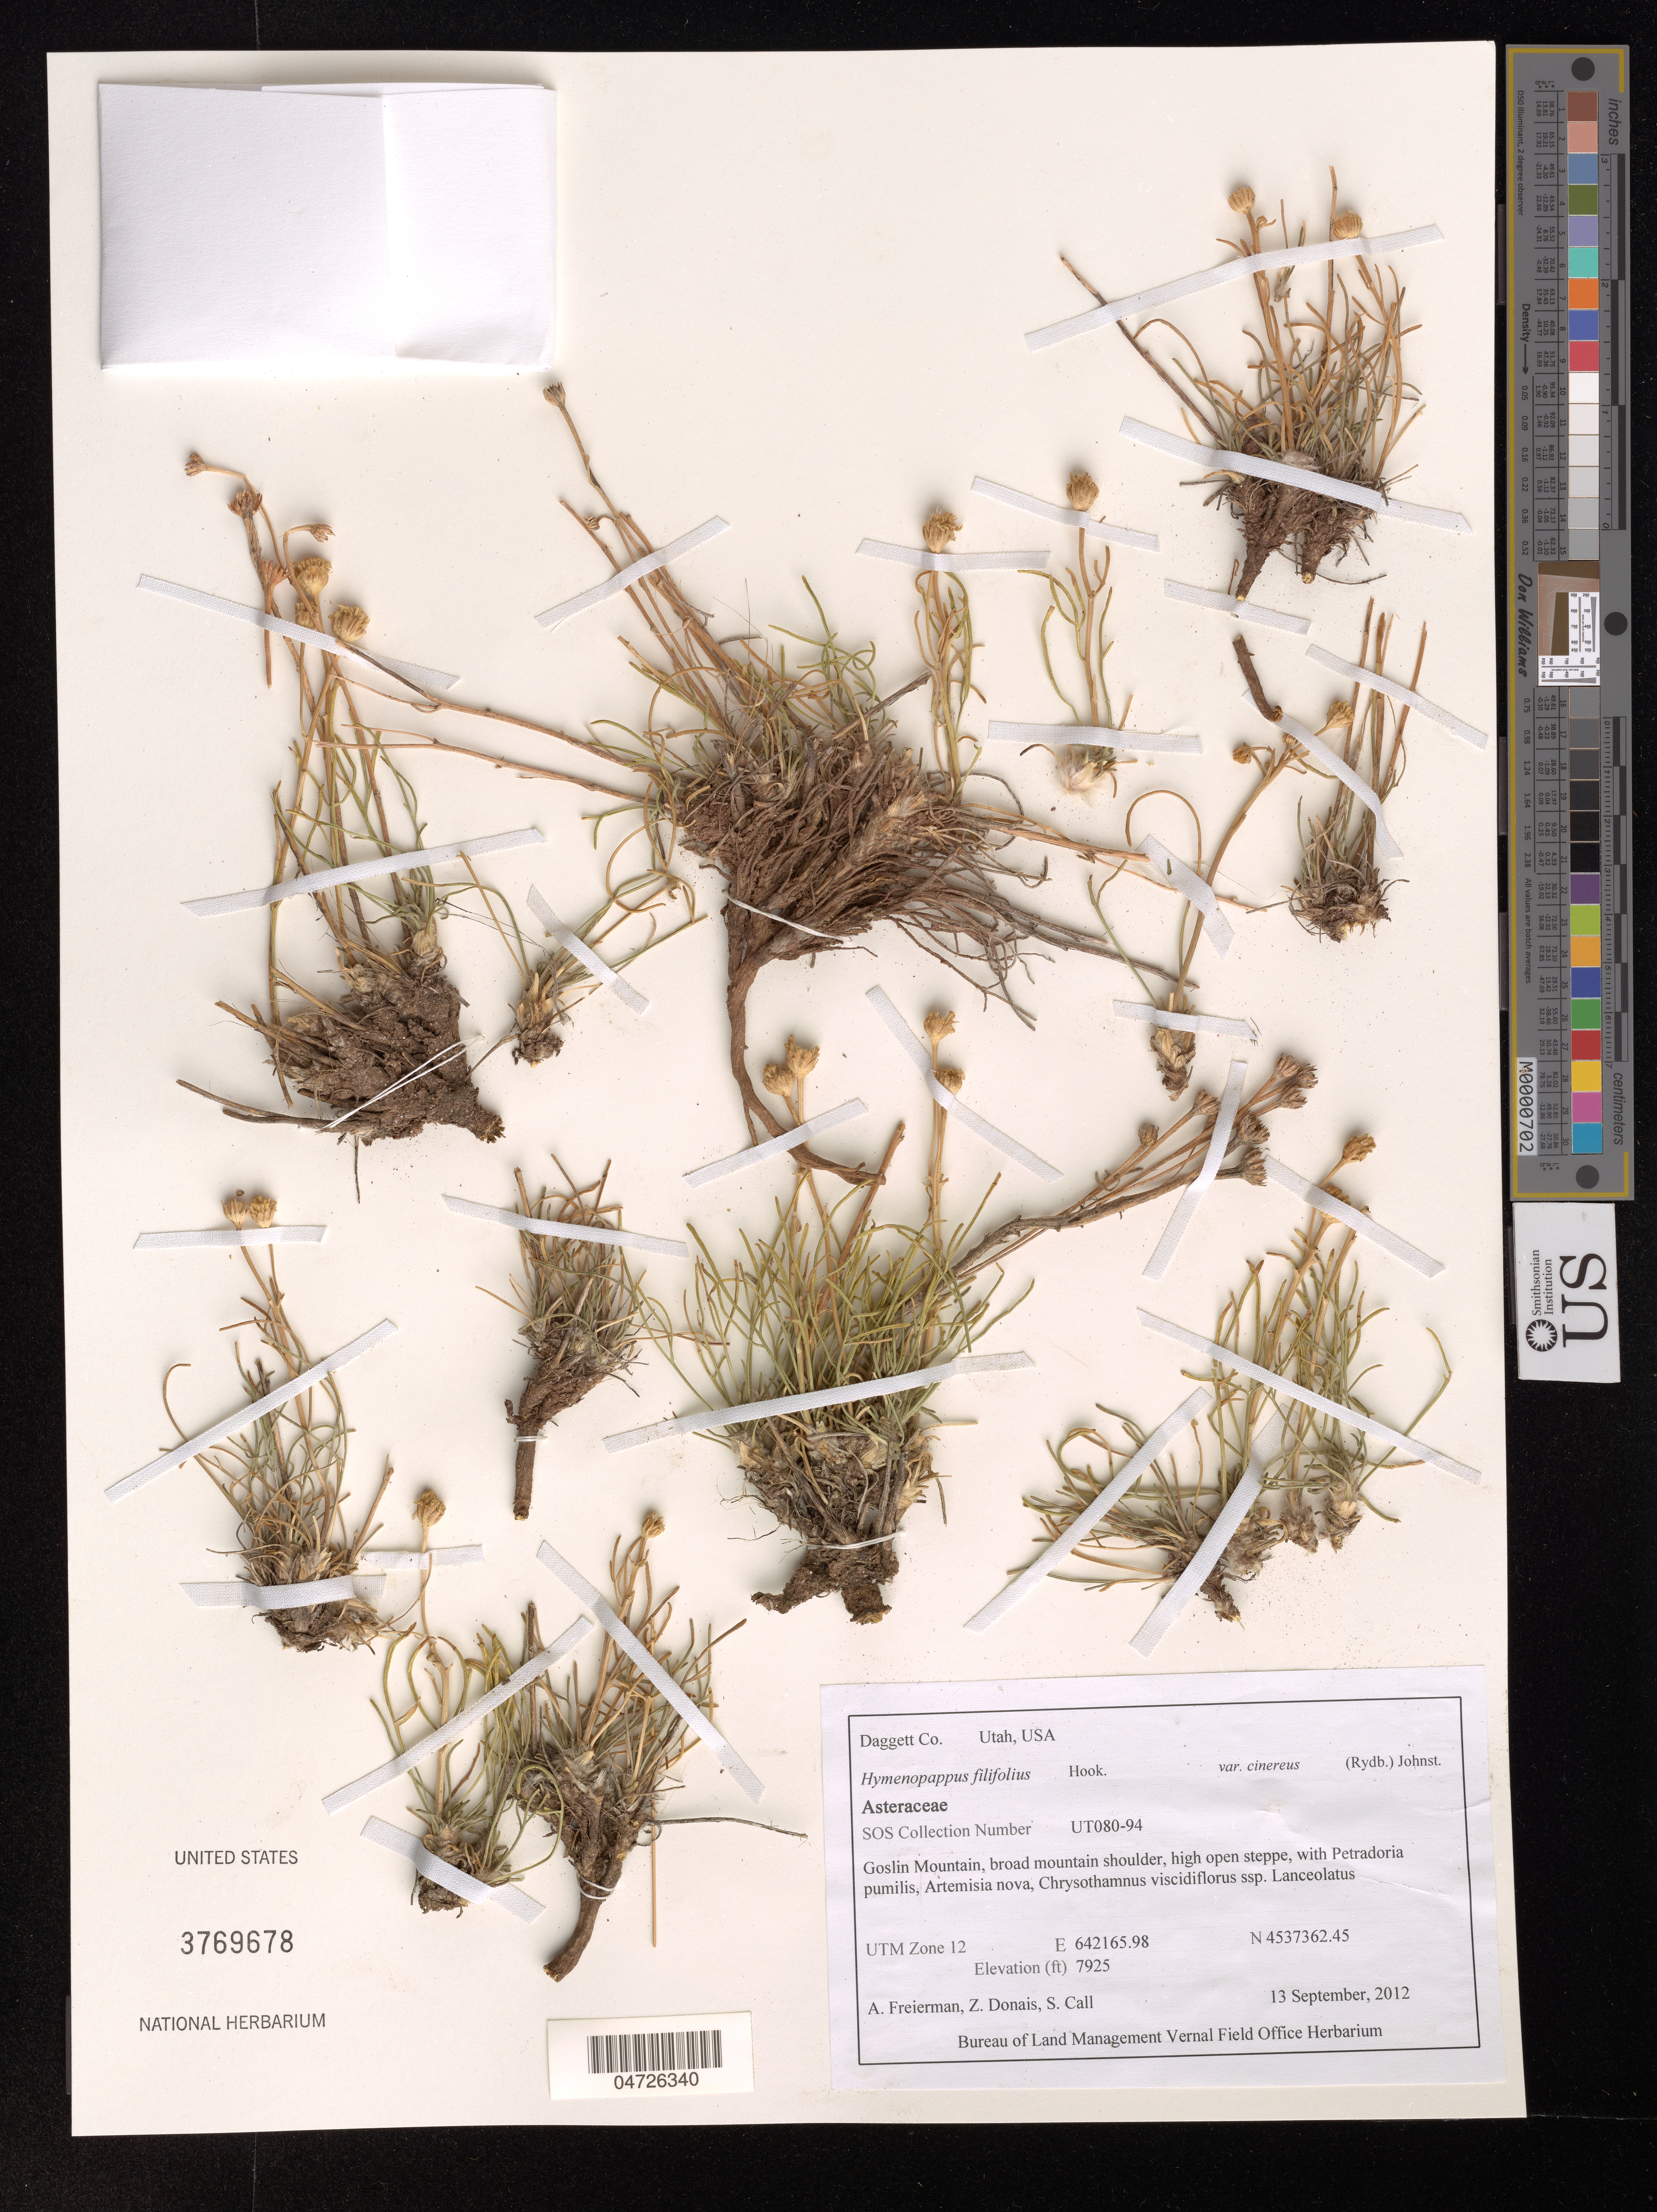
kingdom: Plantae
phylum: Tracheophyta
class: Magnoliopsida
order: Asterales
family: Asteraceae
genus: Hymenopappus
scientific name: Hymenopappus filifolius var. cinereus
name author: (Rydb.) I.M. Johnst.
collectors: A. Freierman, Z. Donais & S. Call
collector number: UT080-94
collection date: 2012-09-13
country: United States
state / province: Utah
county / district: Daggett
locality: Daggett Co. Goslin Mountain, broad mountain shoulder. UTM Zone 12.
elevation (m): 2416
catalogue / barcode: US 3769678